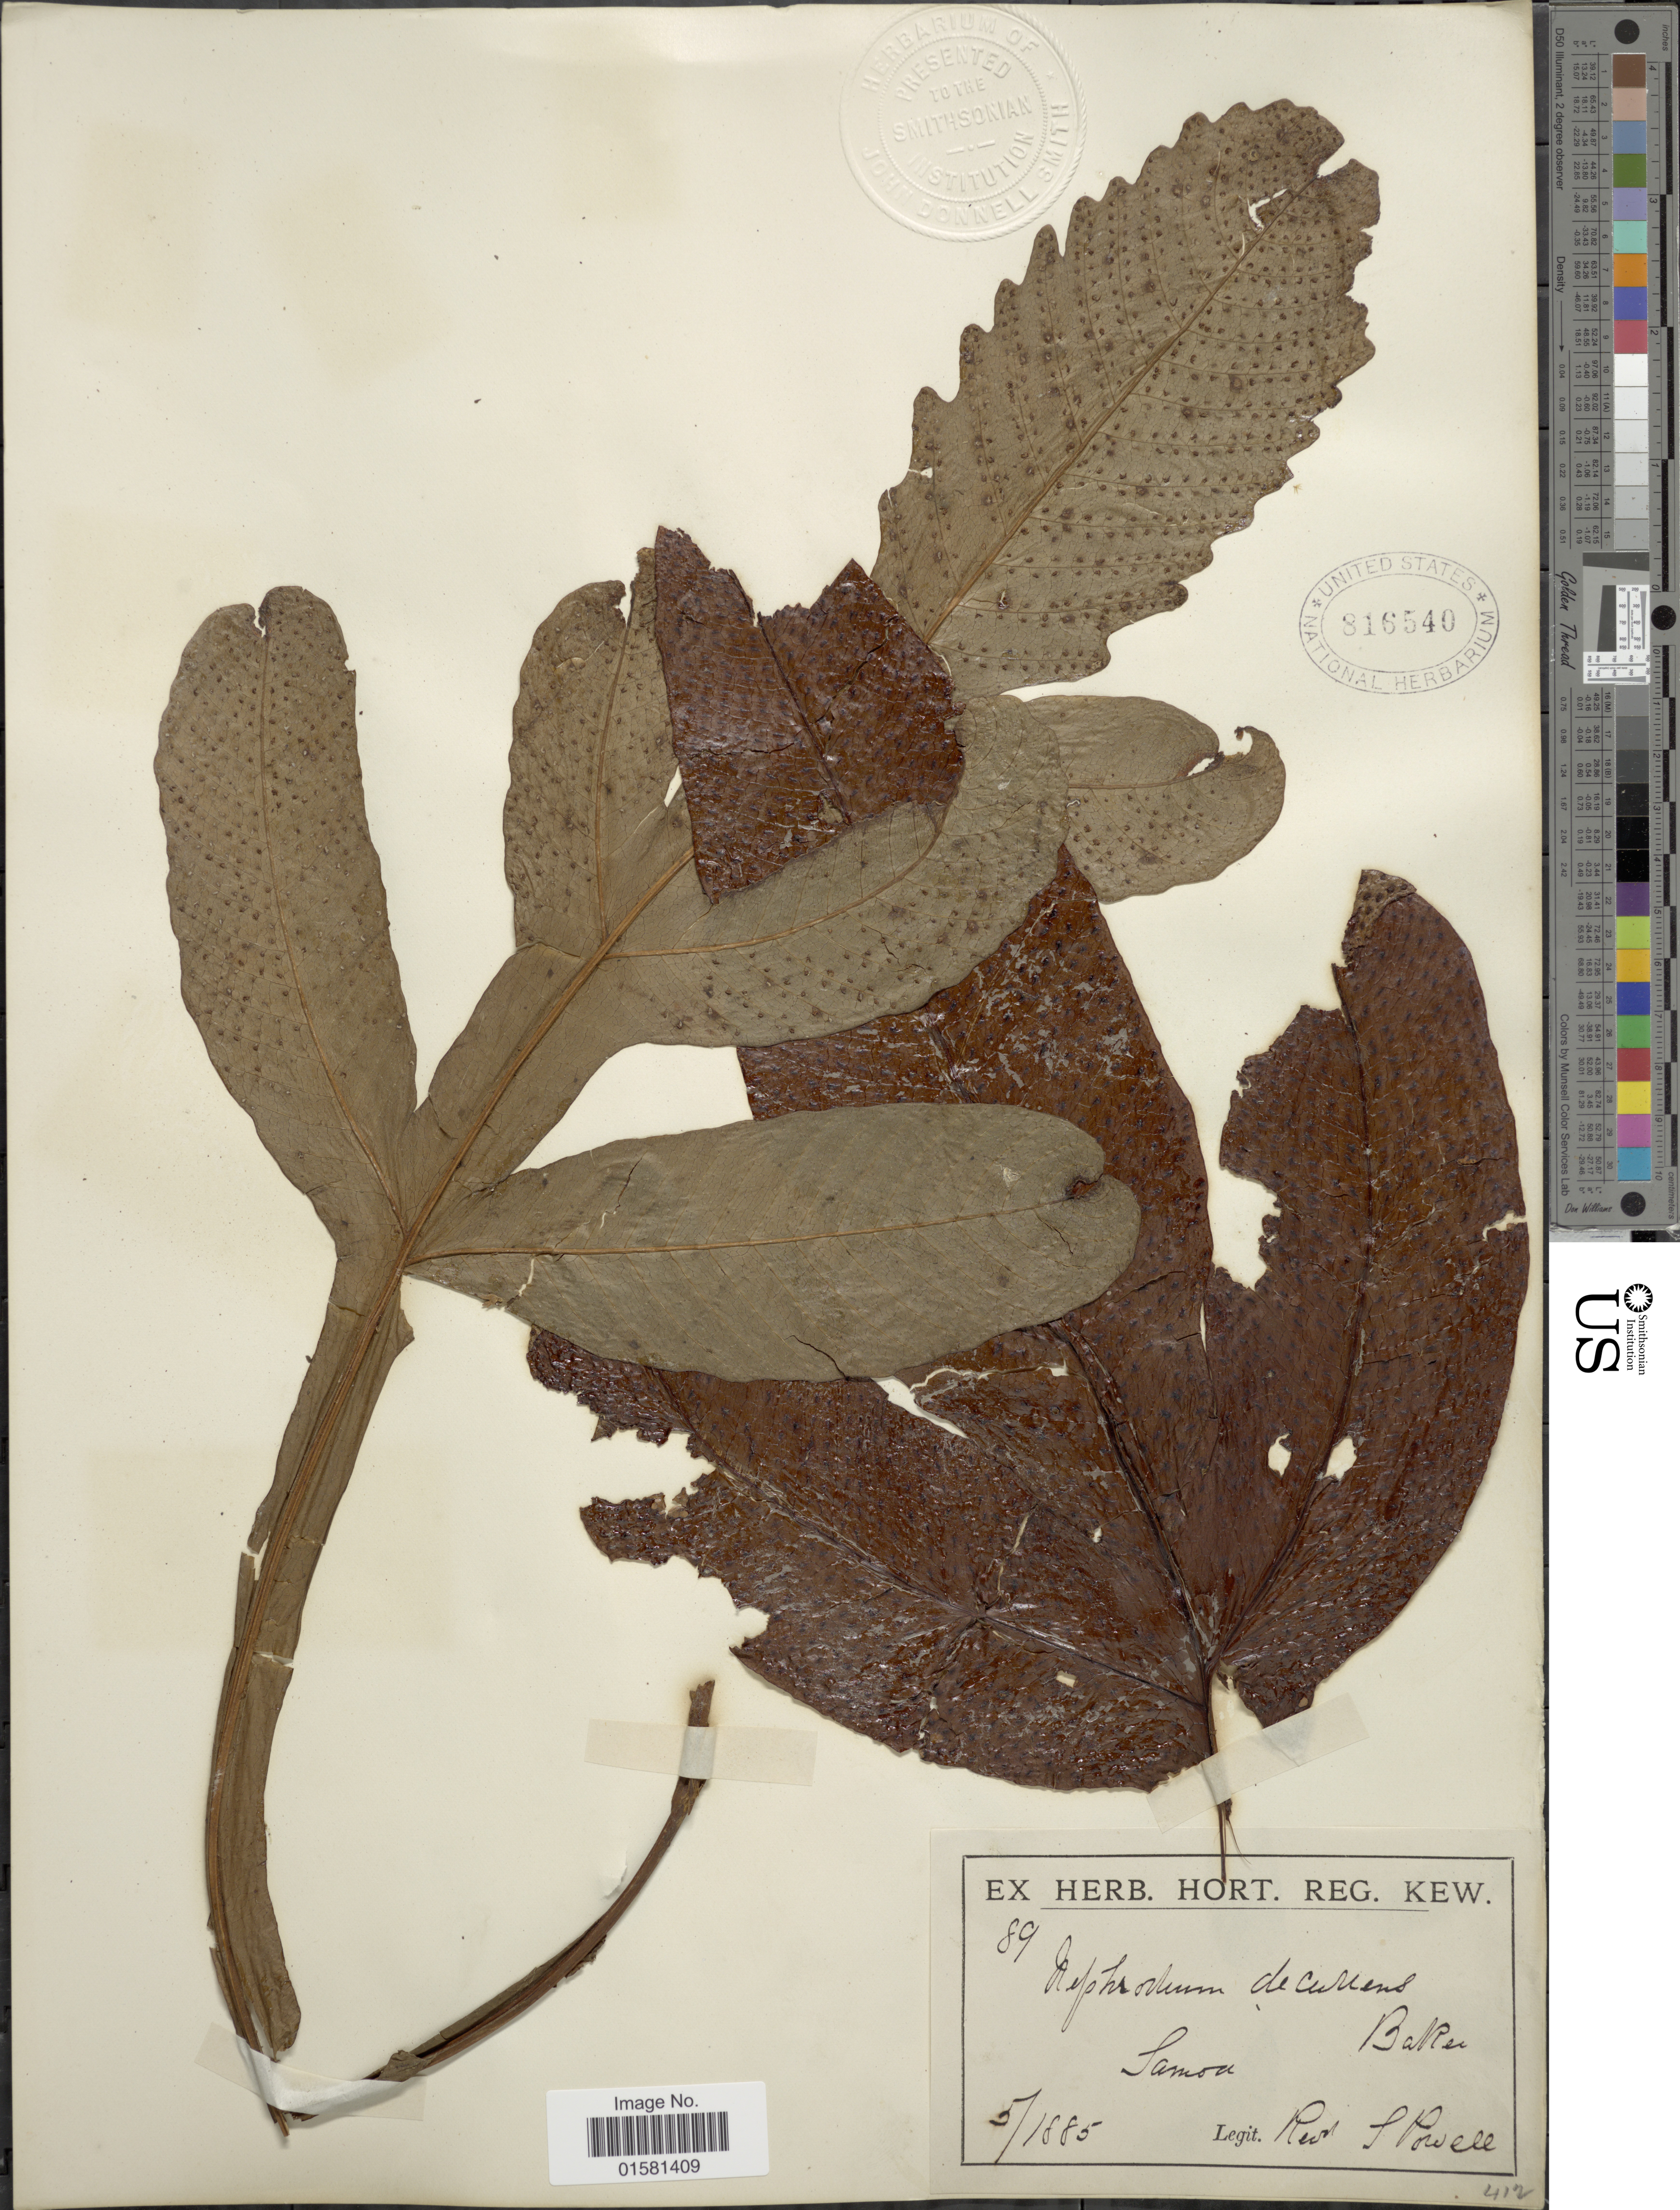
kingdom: Plantae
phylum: Tracheophyta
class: Polypodiopsida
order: Polypodiales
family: Tectariaceae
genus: Tectaria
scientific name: Tectaria decurrens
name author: (Presel.) Copel. in Elmer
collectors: S. Powell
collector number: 89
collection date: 1884-05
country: Samoa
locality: Samoa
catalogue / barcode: US 816540